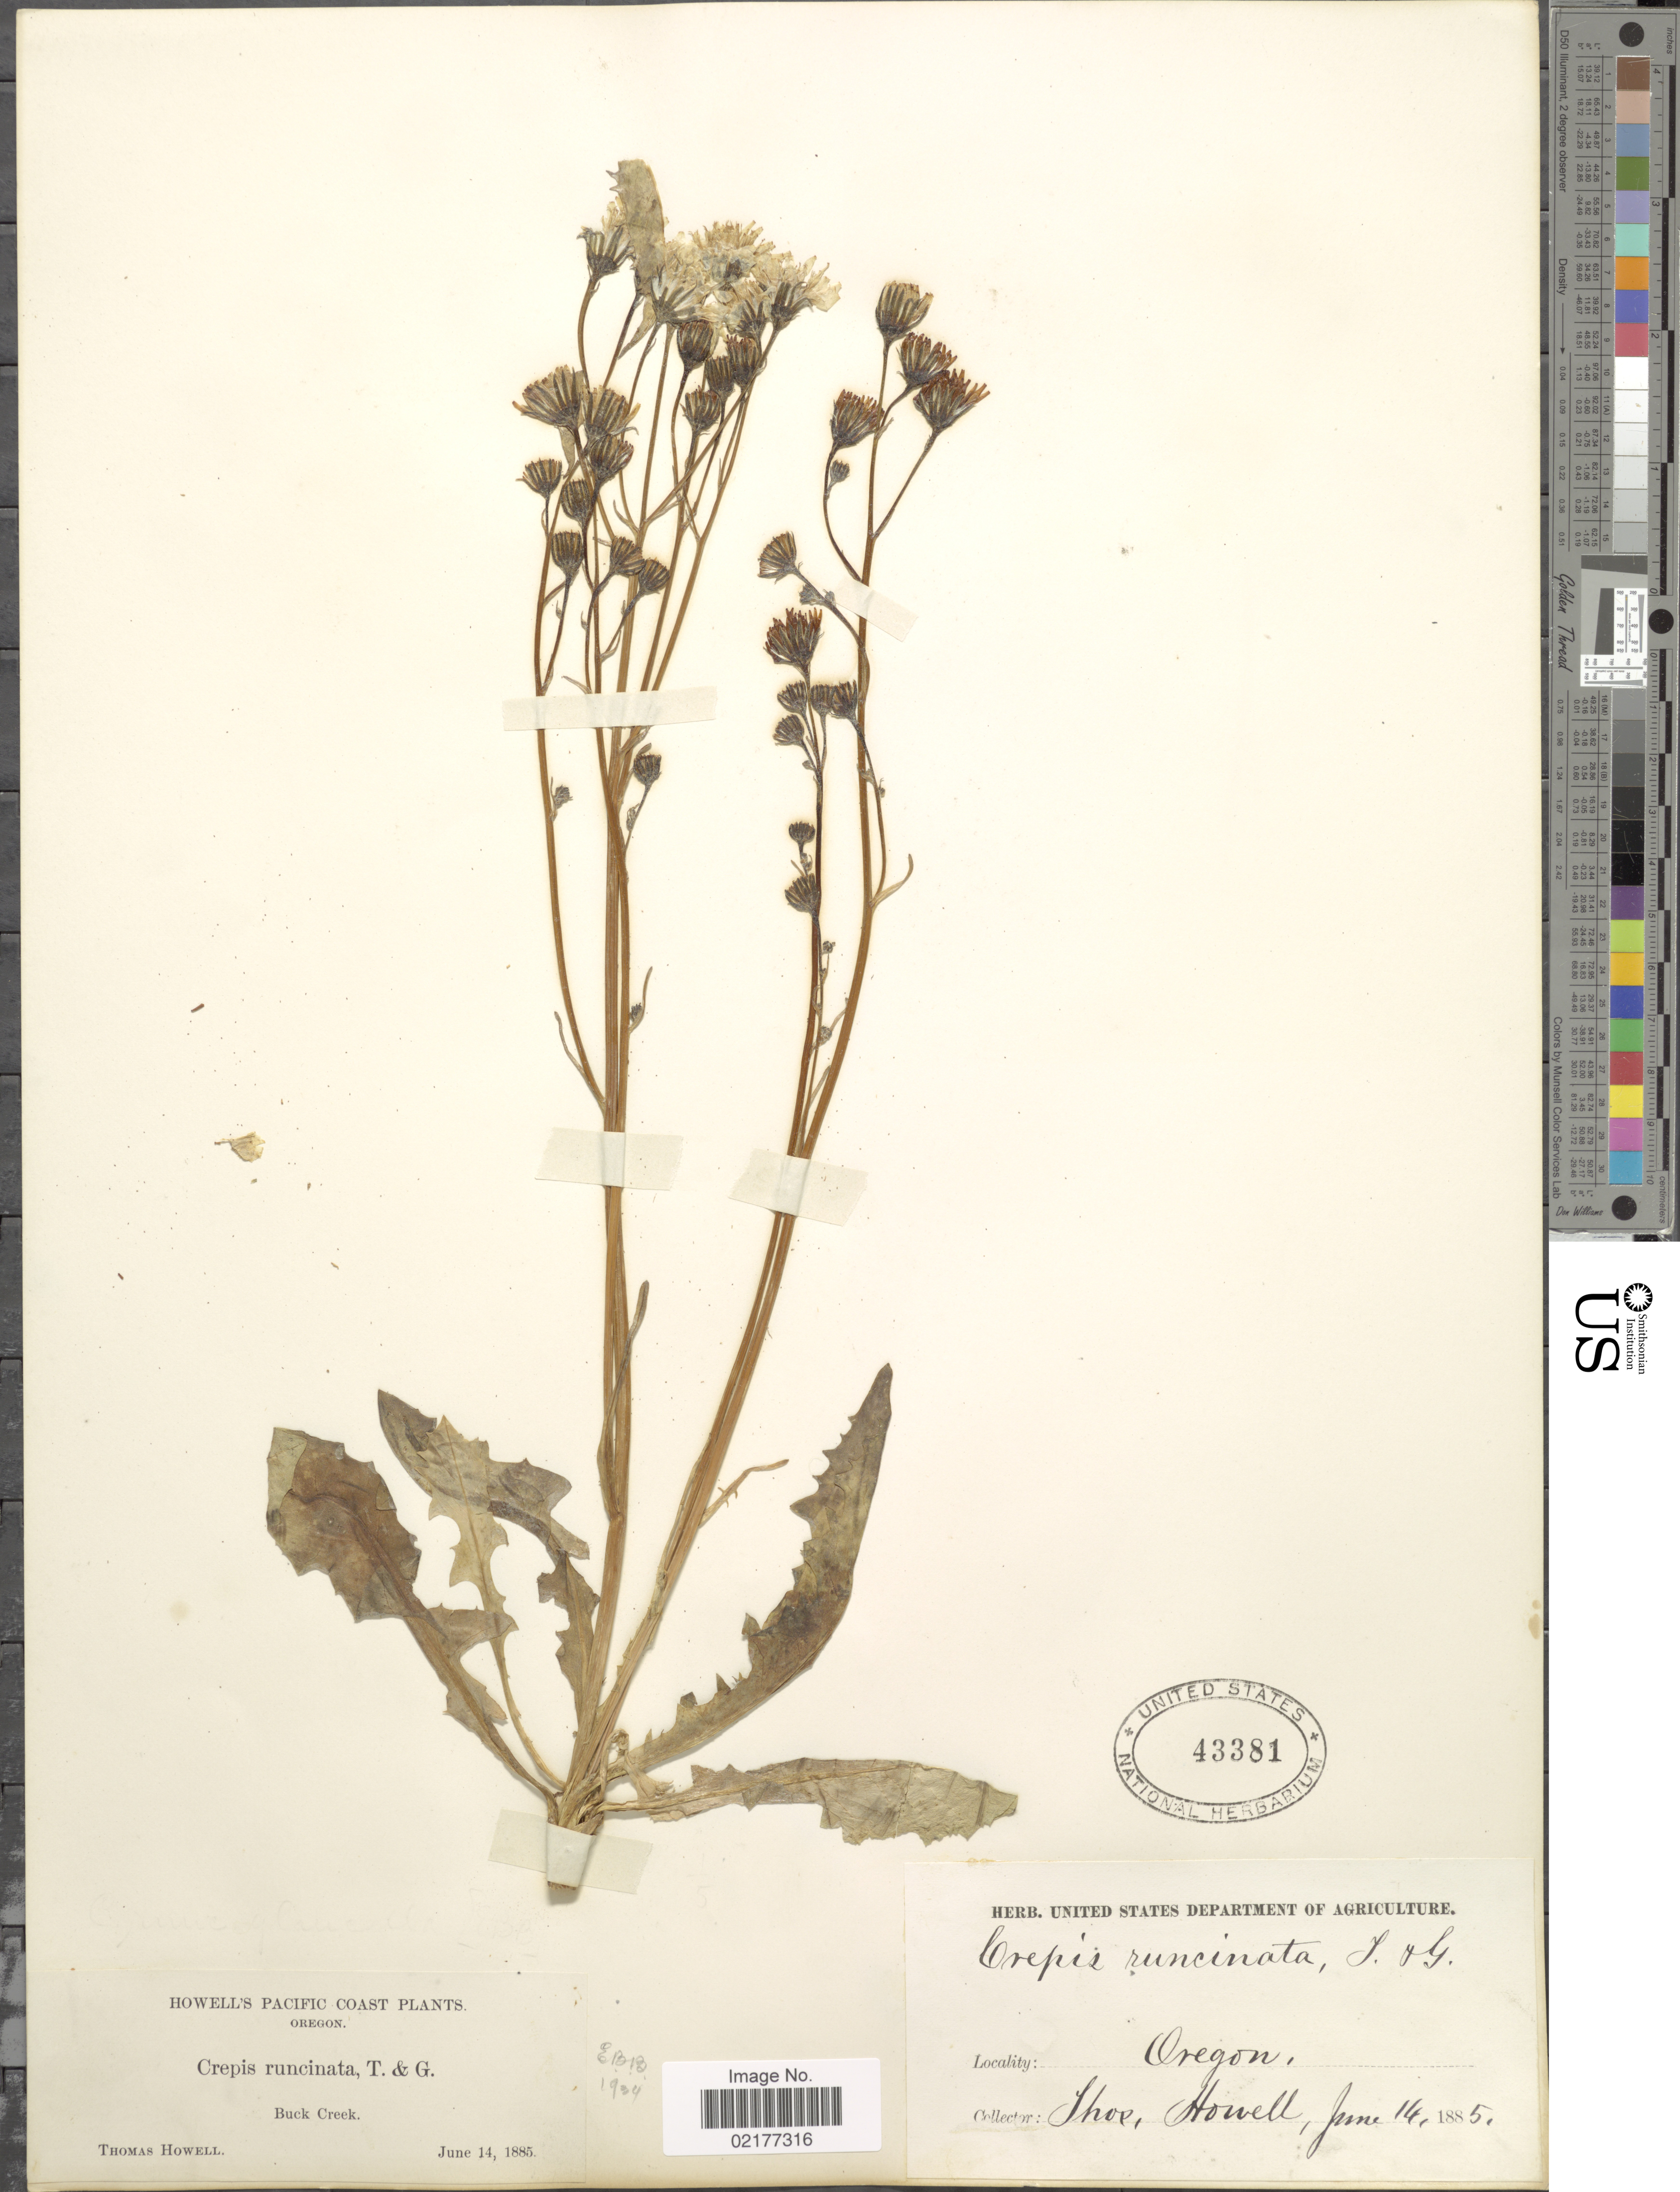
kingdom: Plantae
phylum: Tracheophyta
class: Magnoliopsida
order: Asterales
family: Asteraceae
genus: Crepis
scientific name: Crepis runcinata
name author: Torr. & A. Gray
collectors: T. Howell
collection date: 1885-06-14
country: United States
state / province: Oregon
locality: Howell's Pacific Coast, Buck Creek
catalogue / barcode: US 43381